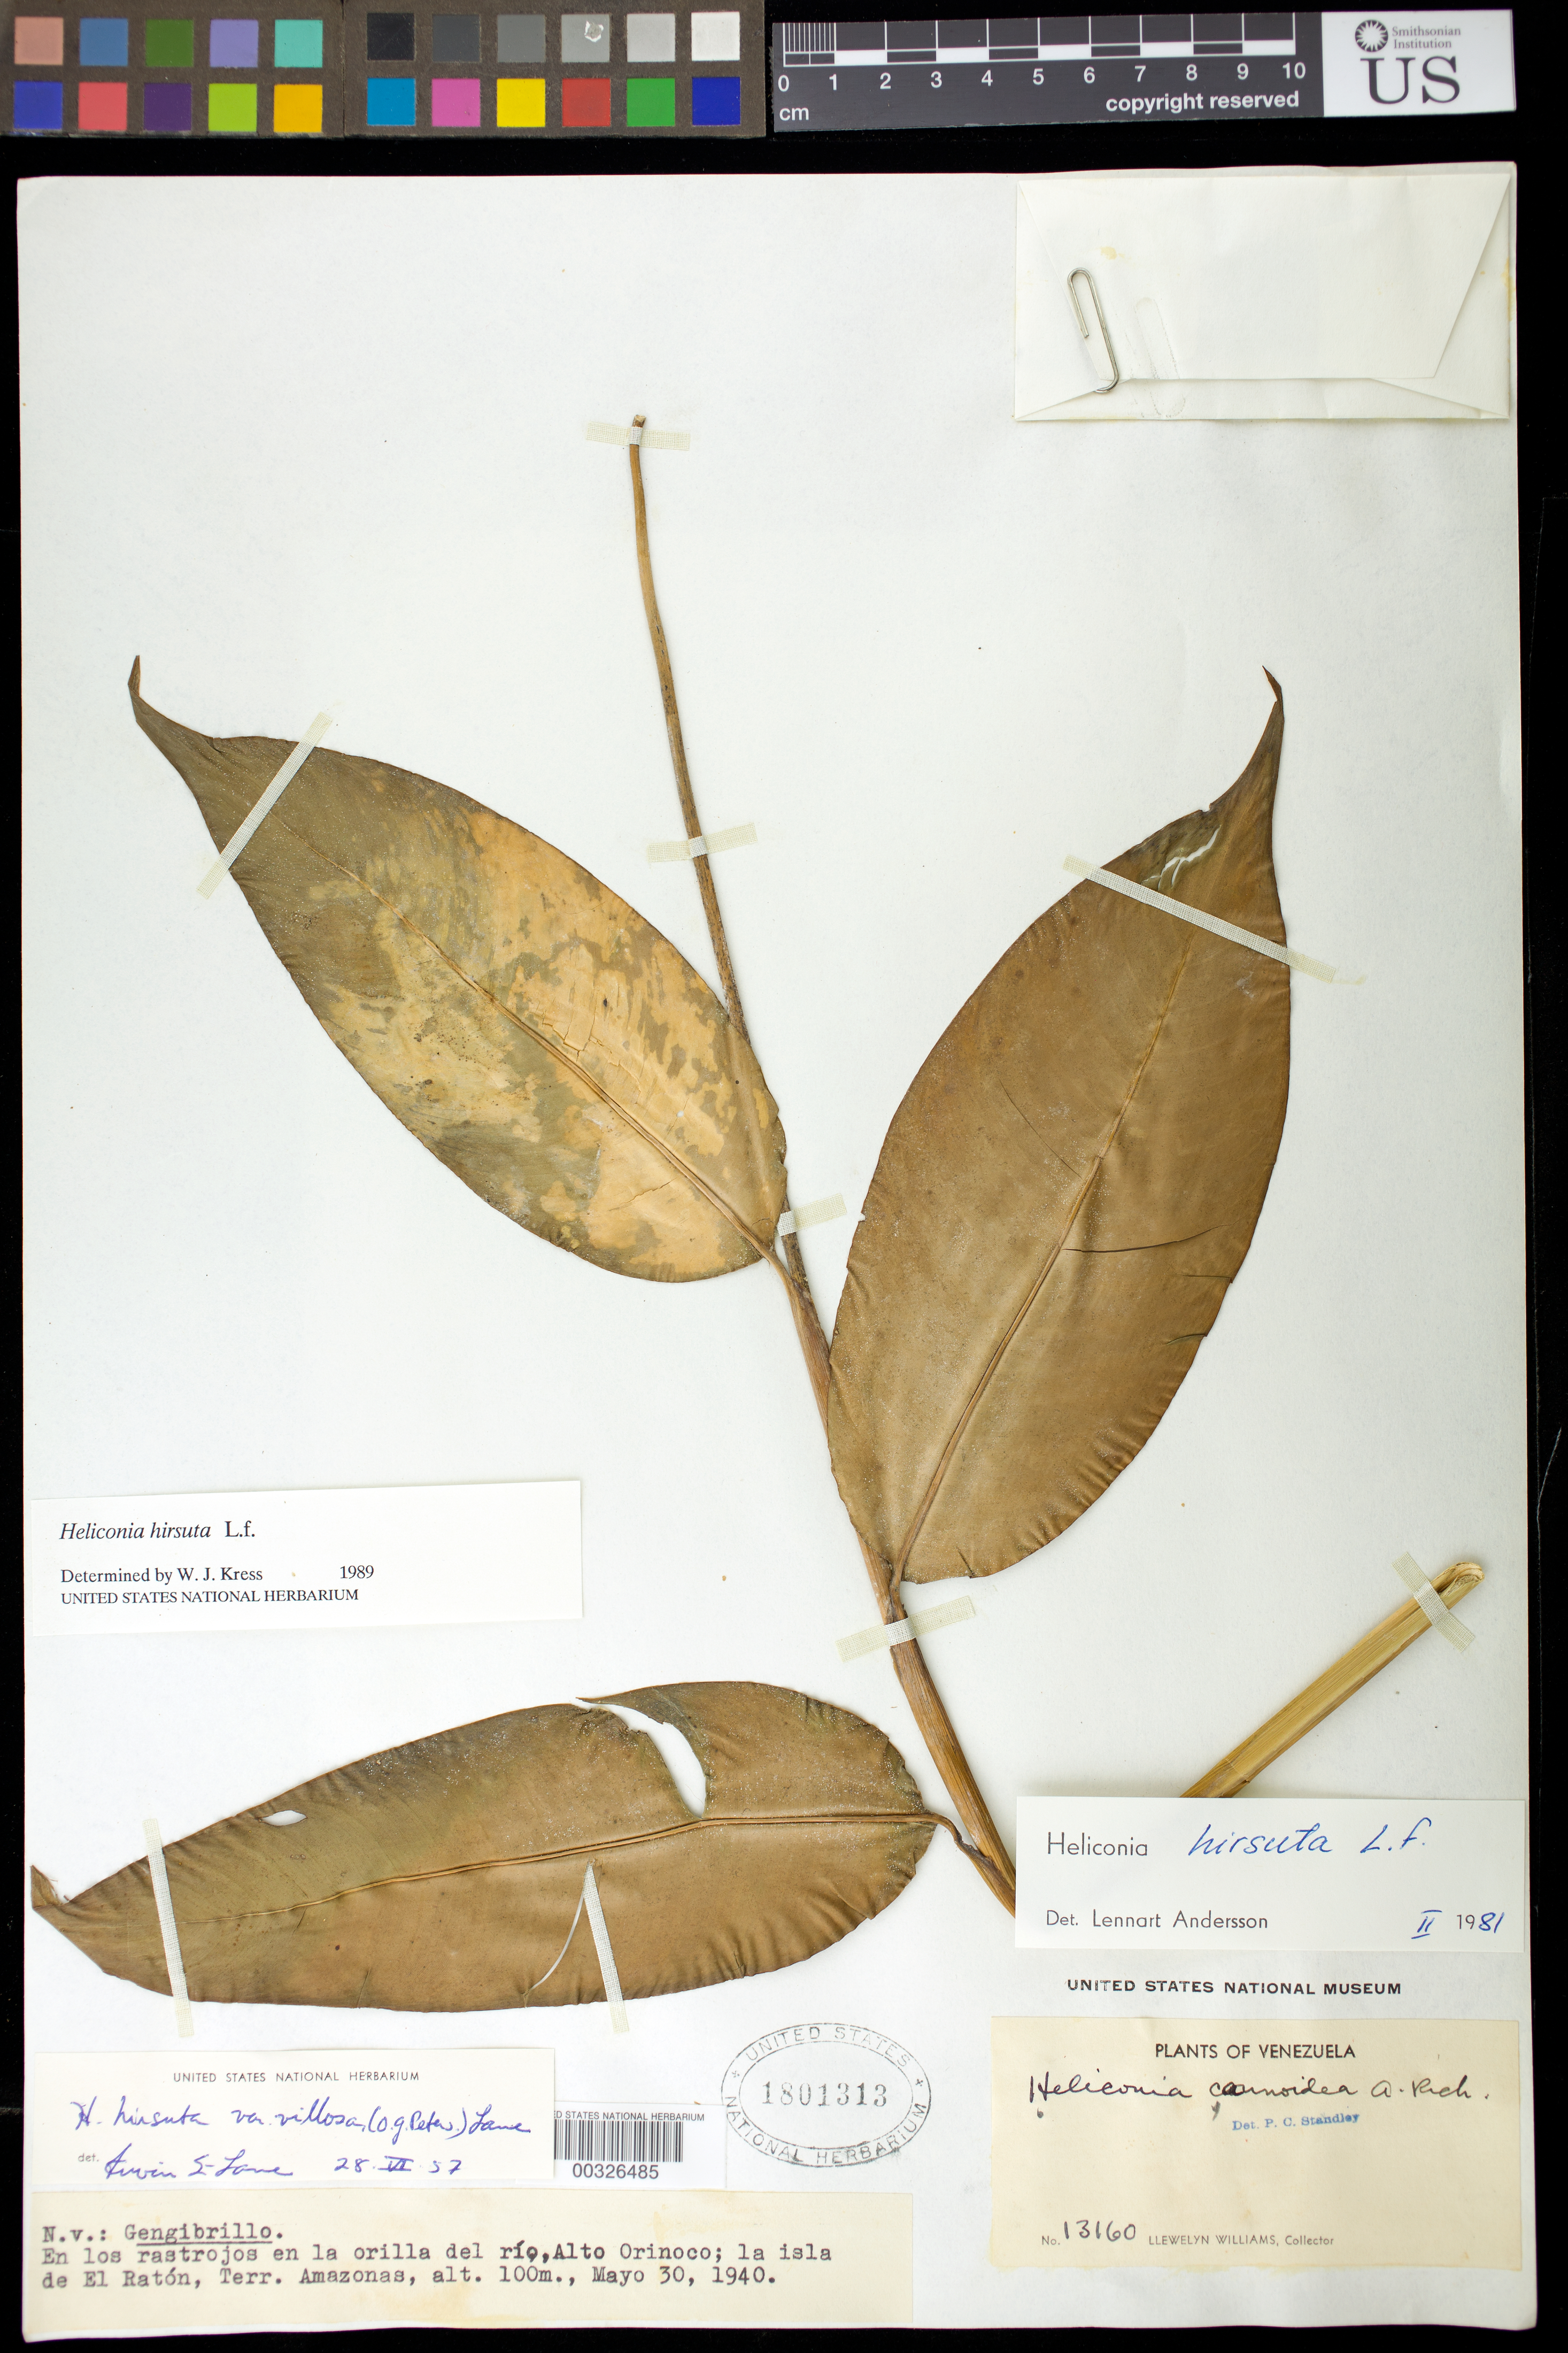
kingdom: Plantae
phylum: Tracheophyta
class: Liliopsida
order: Zingiberales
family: Heliconiaceae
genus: Heliconia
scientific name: Heliconia hirsuta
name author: L. f.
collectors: Ll. Williams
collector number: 13160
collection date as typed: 30 May 1940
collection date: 1940-05-30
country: Venezuela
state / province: Amazonas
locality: On the bank of rio alto orinoco, la isla de el raton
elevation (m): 100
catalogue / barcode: US 1801313